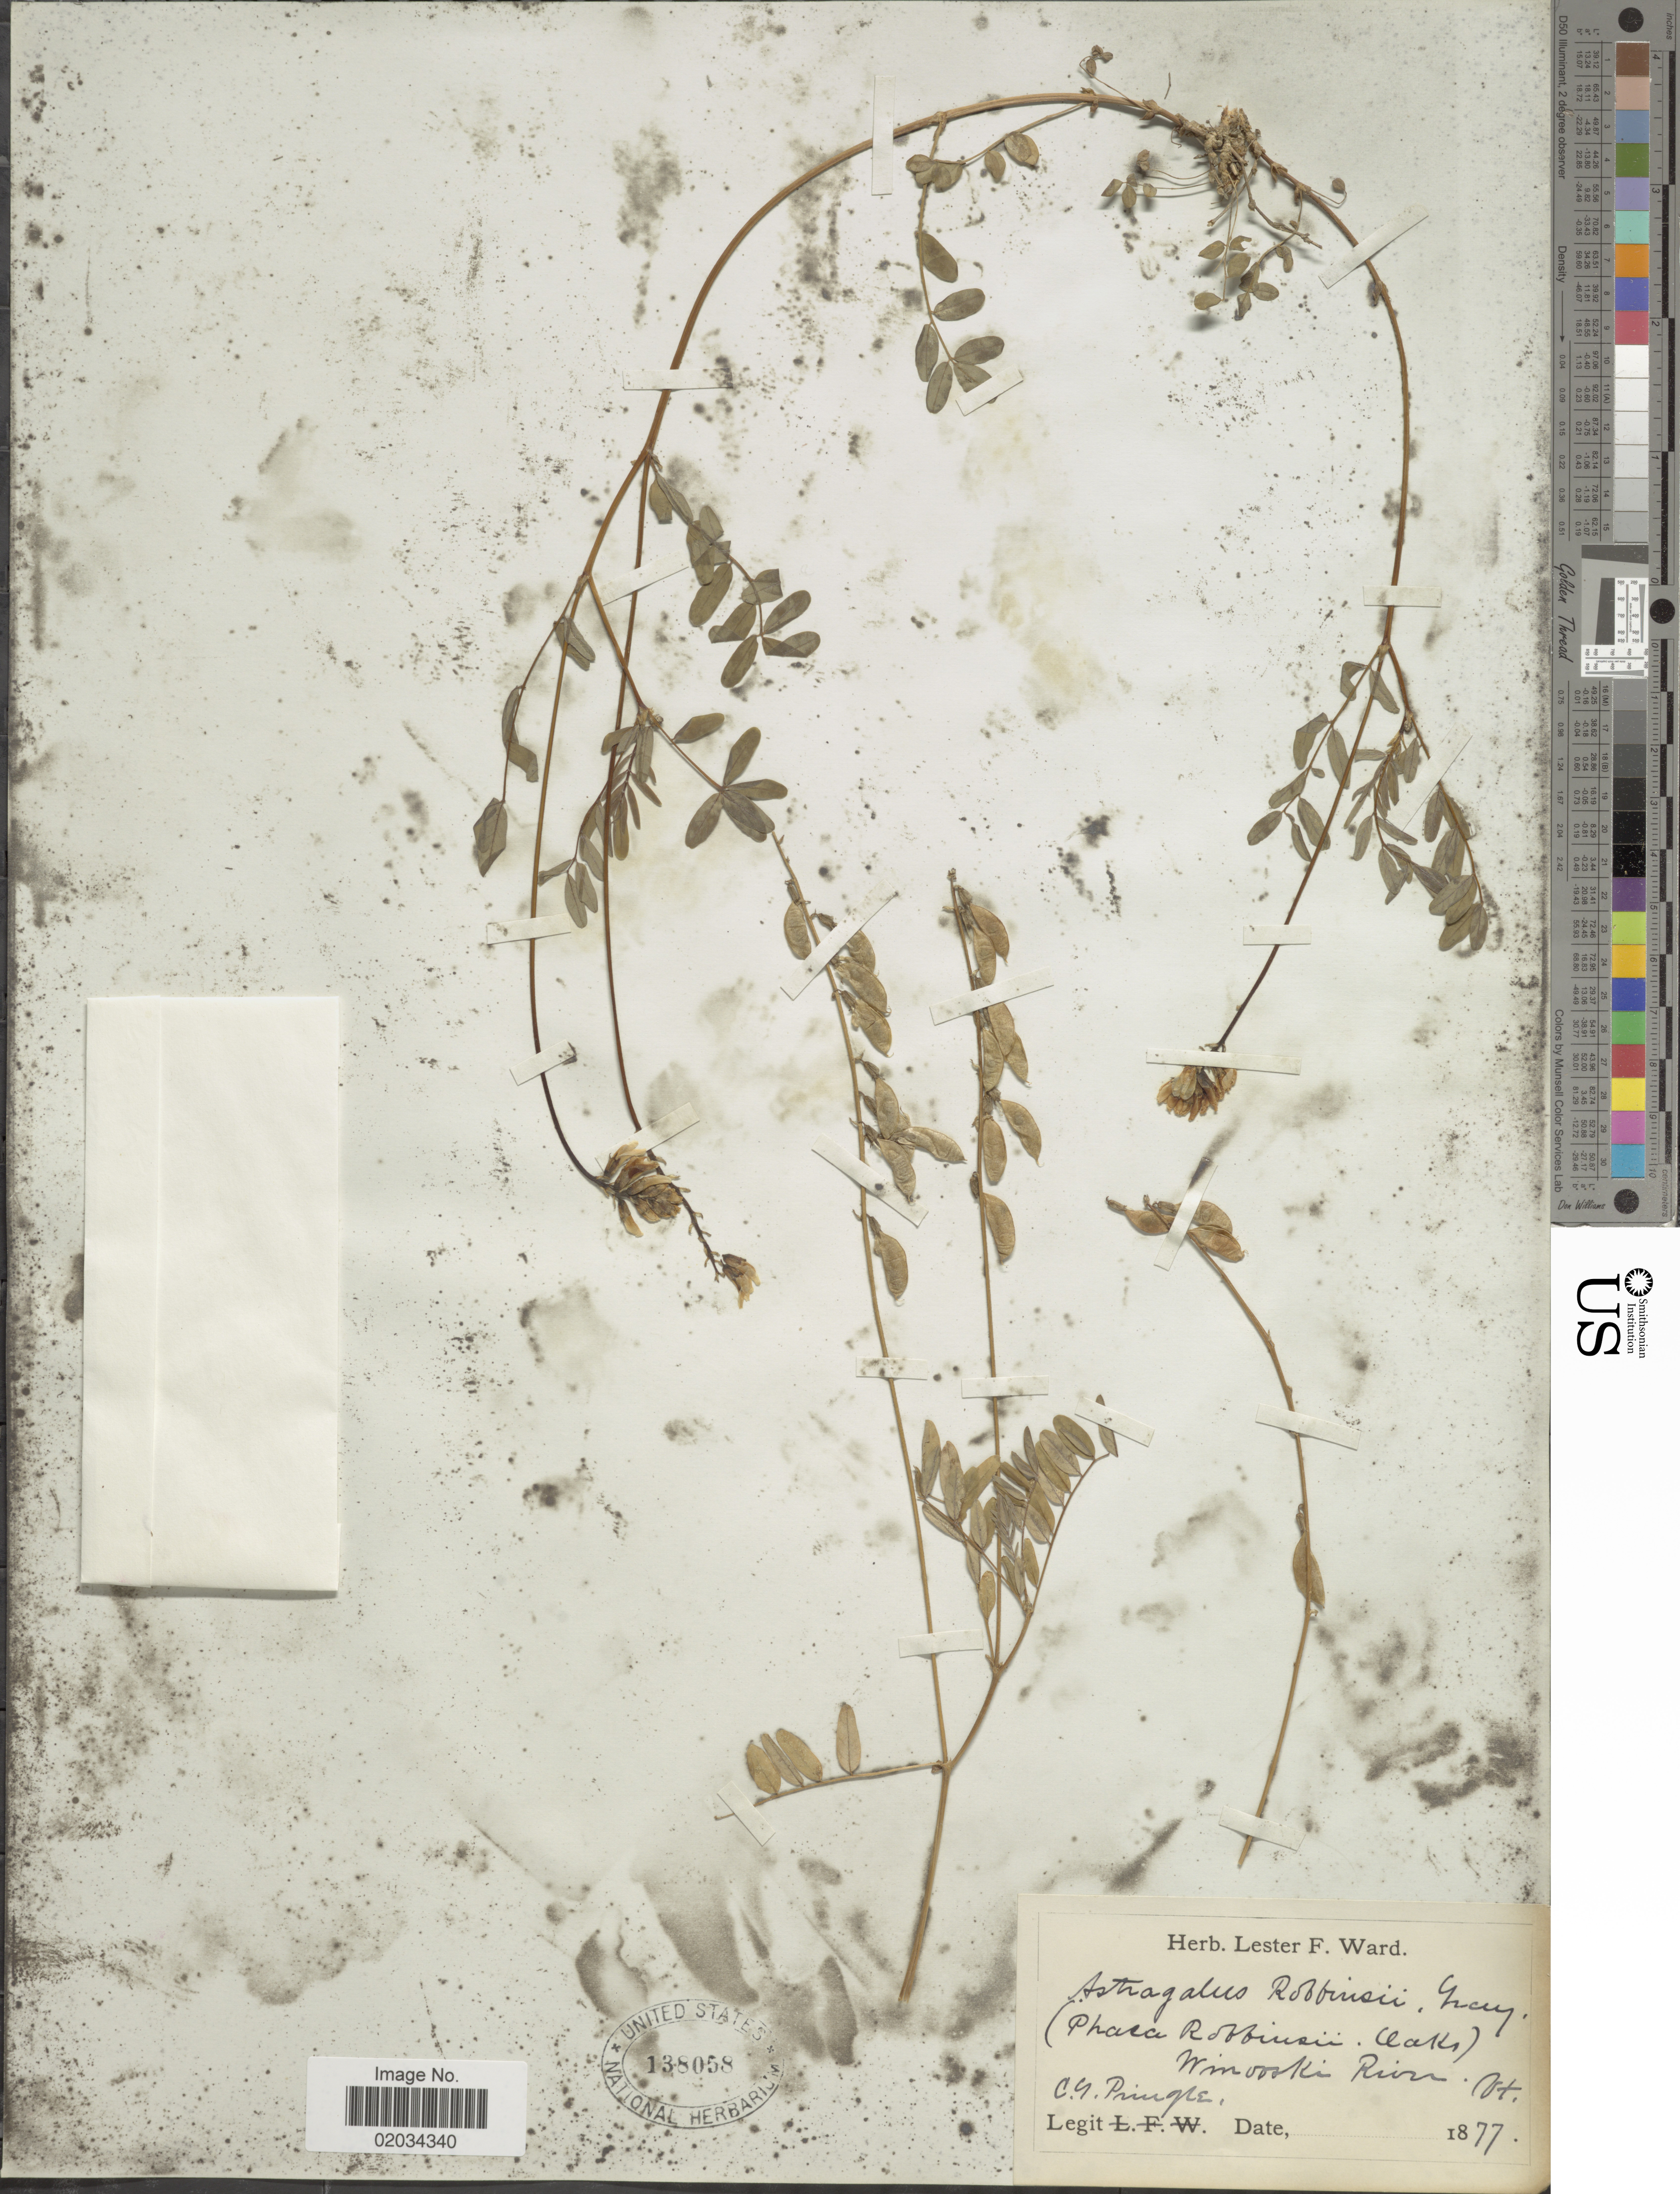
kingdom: Plantae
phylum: Tracheophyta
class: Magnoliopsida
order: Fabales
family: Fabaceae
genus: Astragalus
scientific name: Astragalus robbinsii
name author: (Oakes) A. Gray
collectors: C. G. Pringle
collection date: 1877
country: United States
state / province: Vermont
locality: Winooski River, Vt.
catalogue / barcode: US 138058